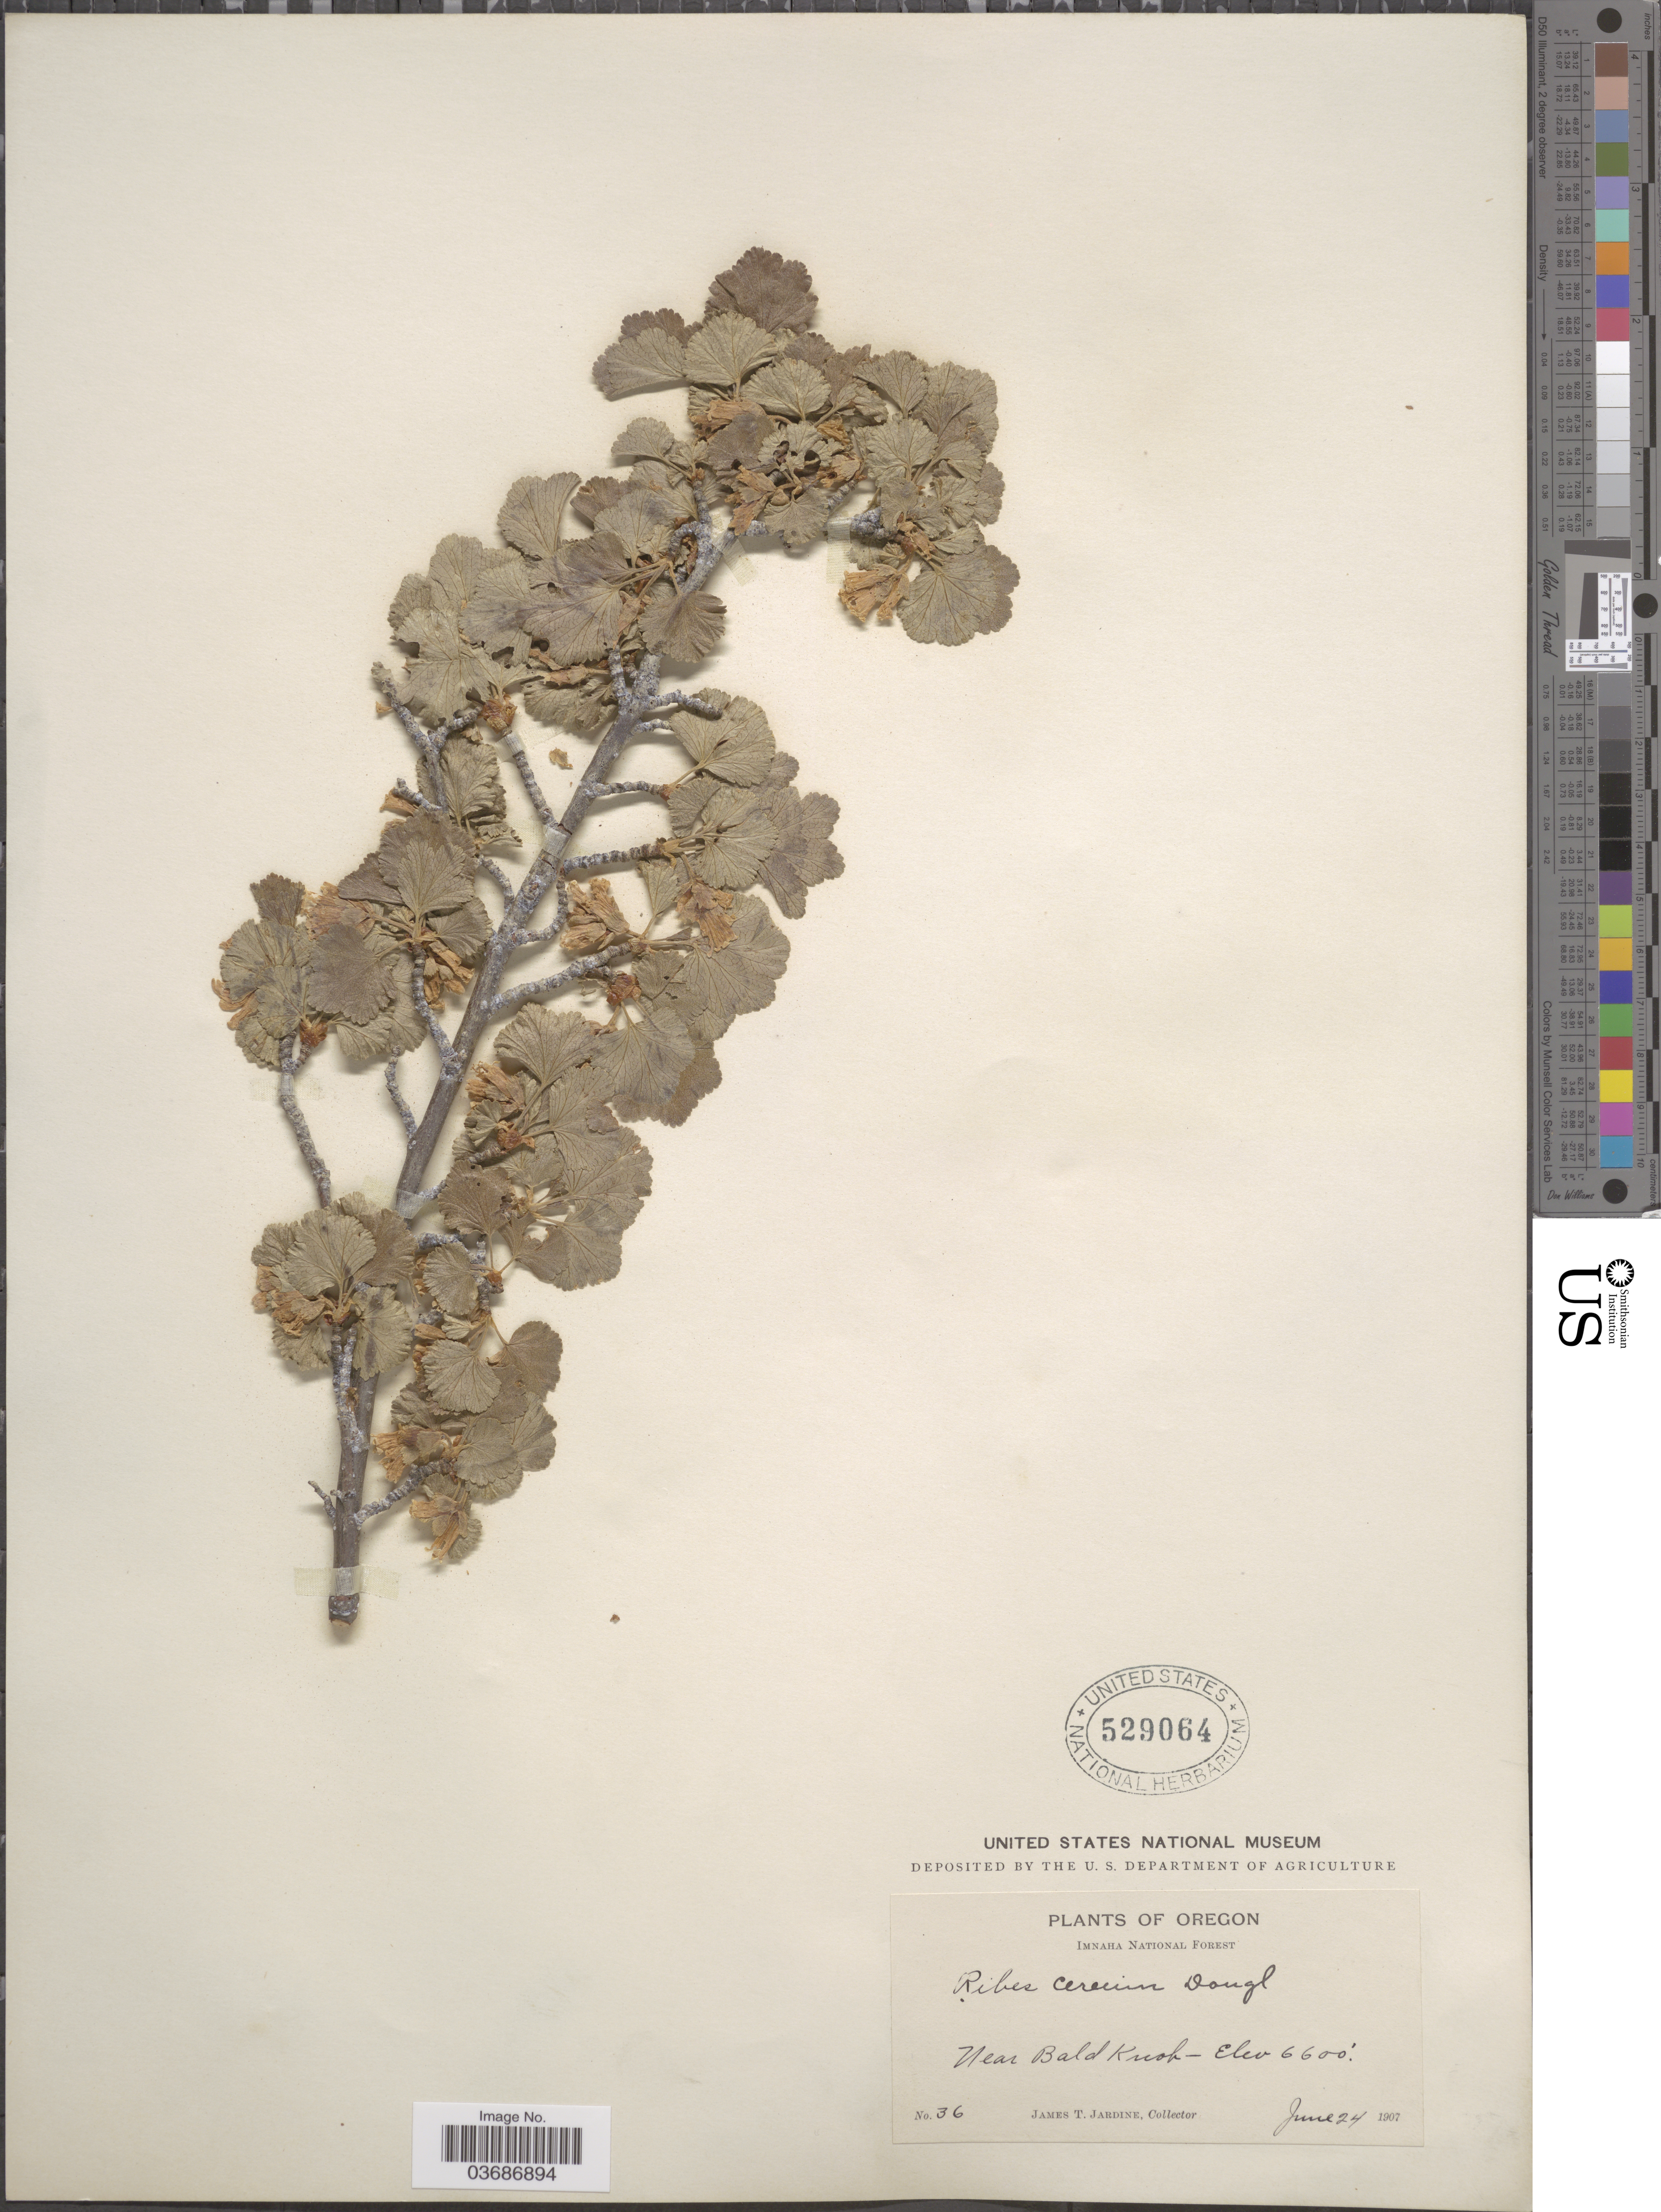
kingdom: Plantae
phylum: Tracheophyta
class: Magnoliopsida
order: Saxifragales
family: Grossulariaceae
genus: Ribes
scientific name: Ribes cereum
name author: Douglas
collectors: J. T. Jardine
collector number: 36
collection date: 1907-06-24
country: United States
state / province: Oregon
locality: Imnaha National Forest. Near Bald Knob.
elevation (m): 2012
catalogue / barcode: US 529064